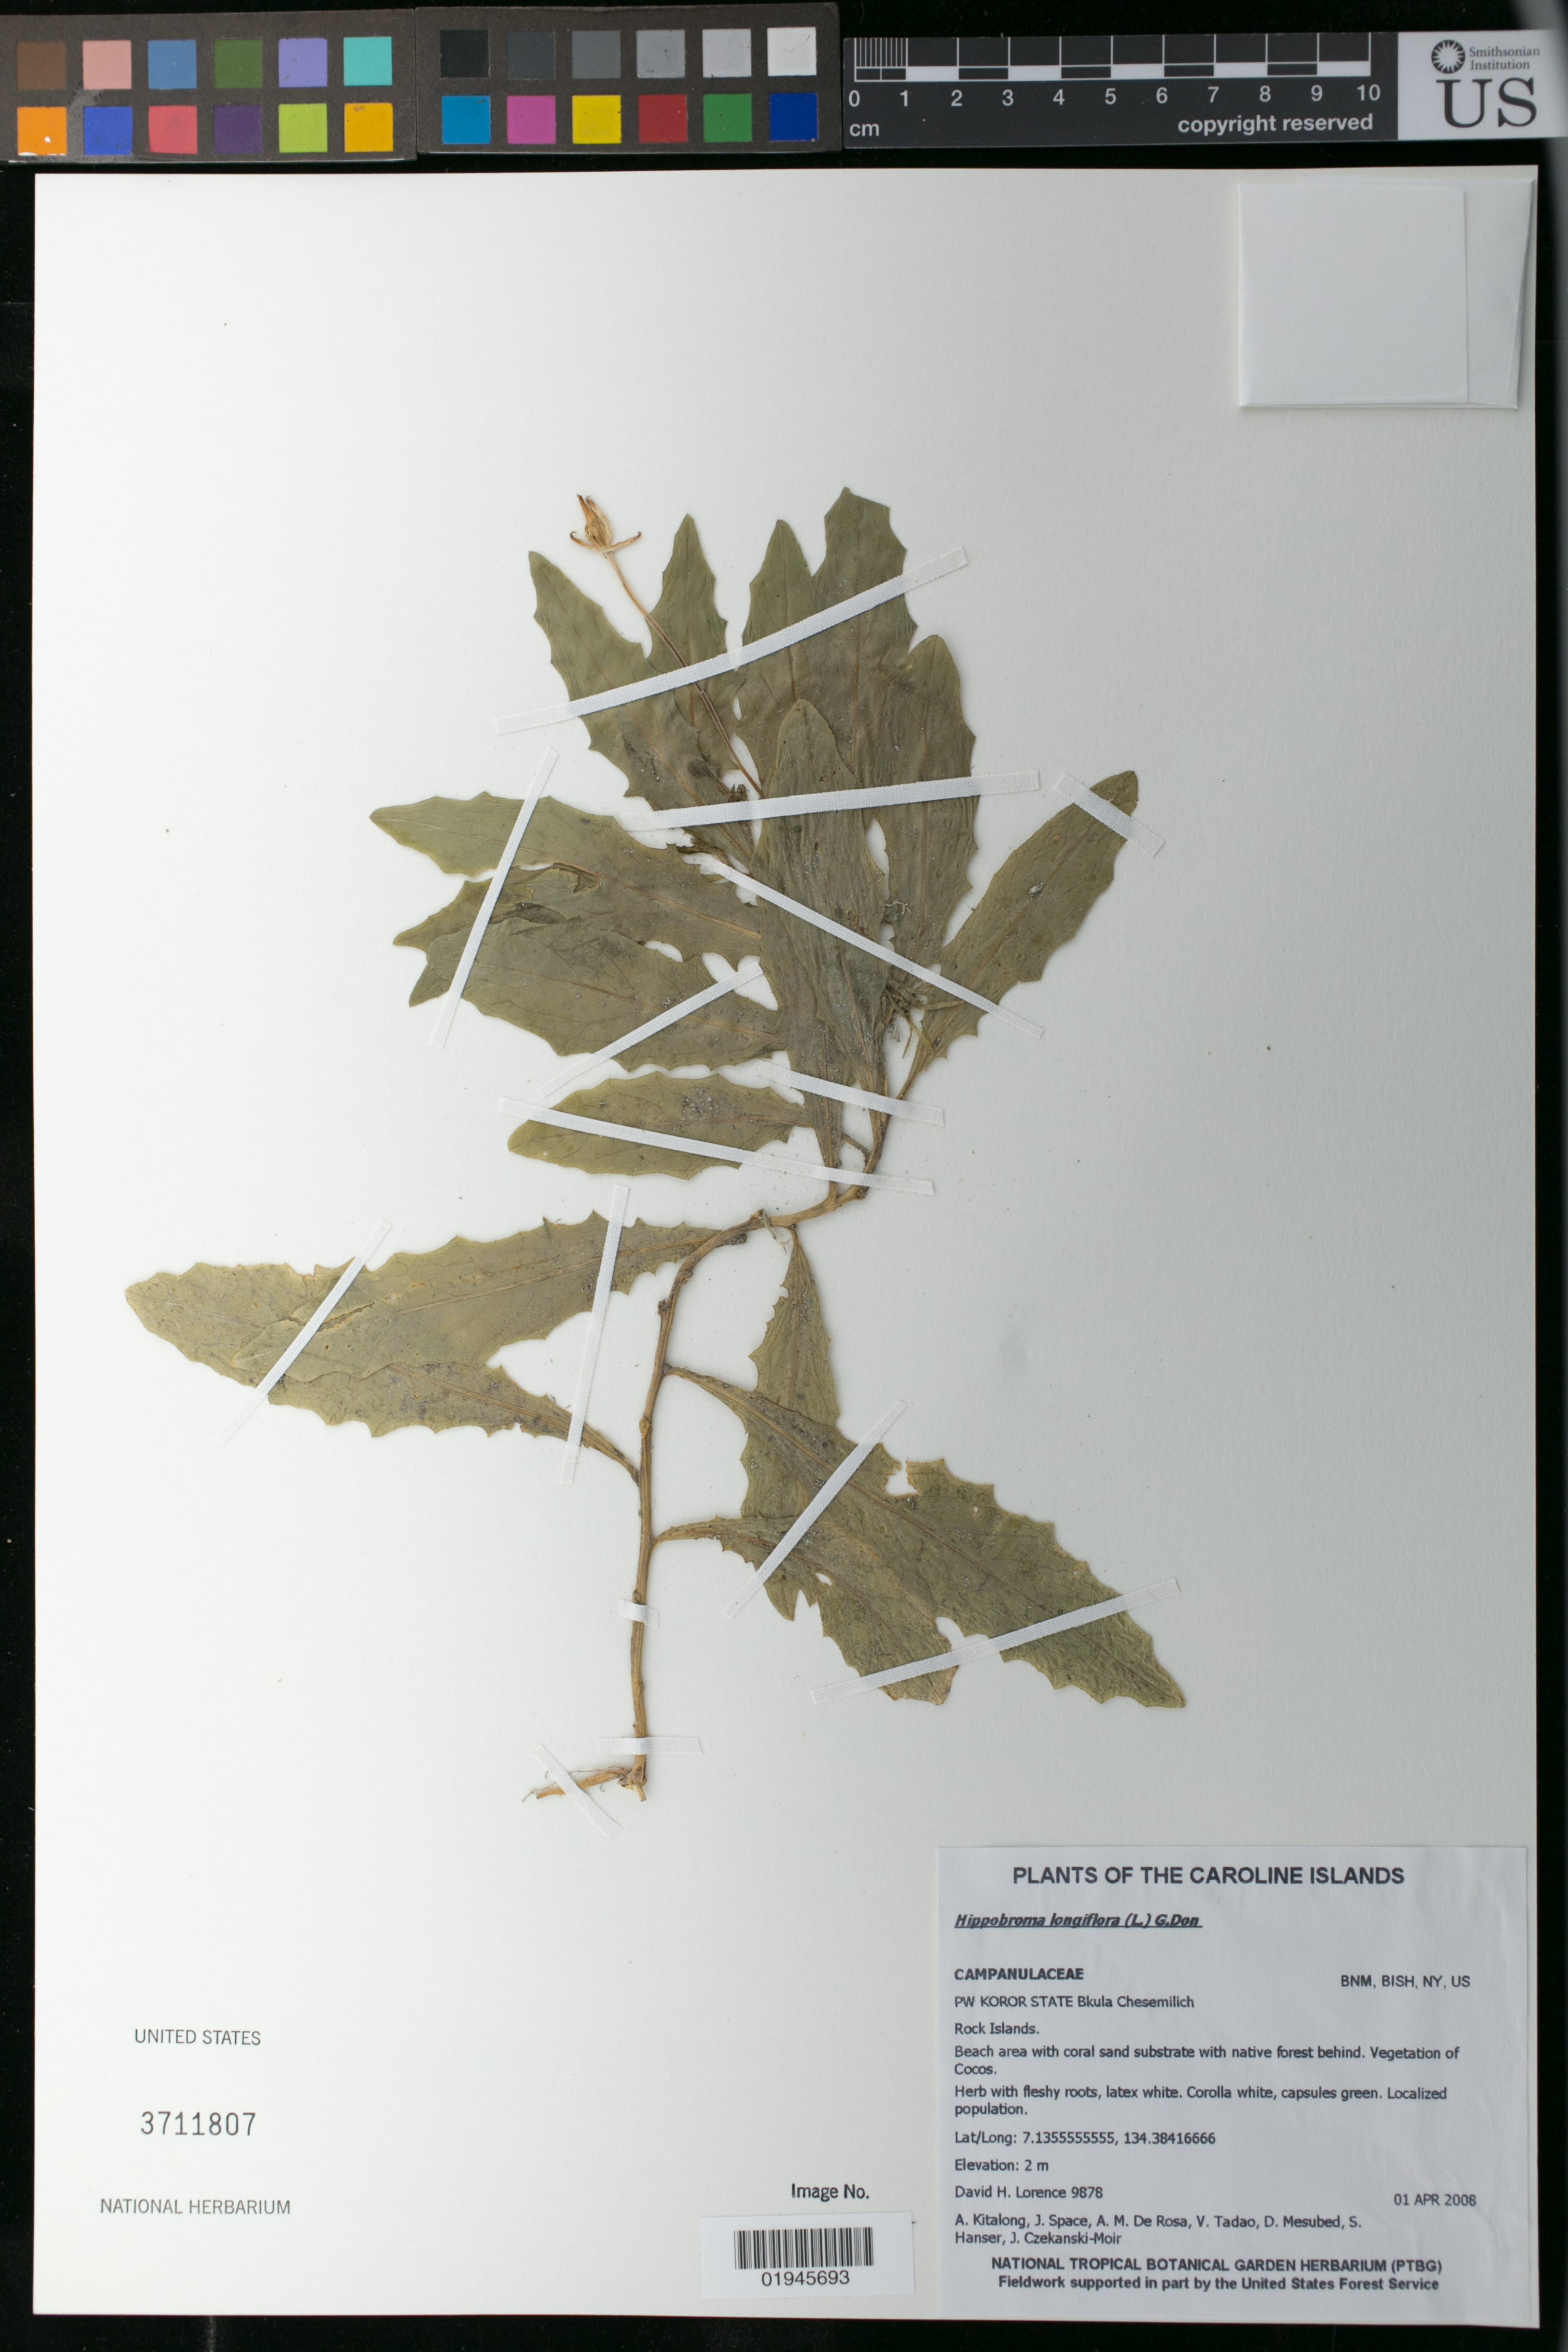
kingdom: Plantae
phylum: Tracheophyta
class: Magnoliopsida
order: Asterales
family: Campanulaceae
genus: Hippobroma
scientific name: Hippobroma longiflora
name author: (L.) G. Don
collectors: D. Lorence, A. Kitalong, J. Space, A. De Rosa, V. Tadao, D. Mesubed & S. Hanser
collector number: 9878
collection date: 2008-04-01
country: Palau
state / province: Koror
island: Rock Islands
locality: Bkula Chesemilich, Beach area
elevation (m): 2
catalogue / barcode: US 3711807